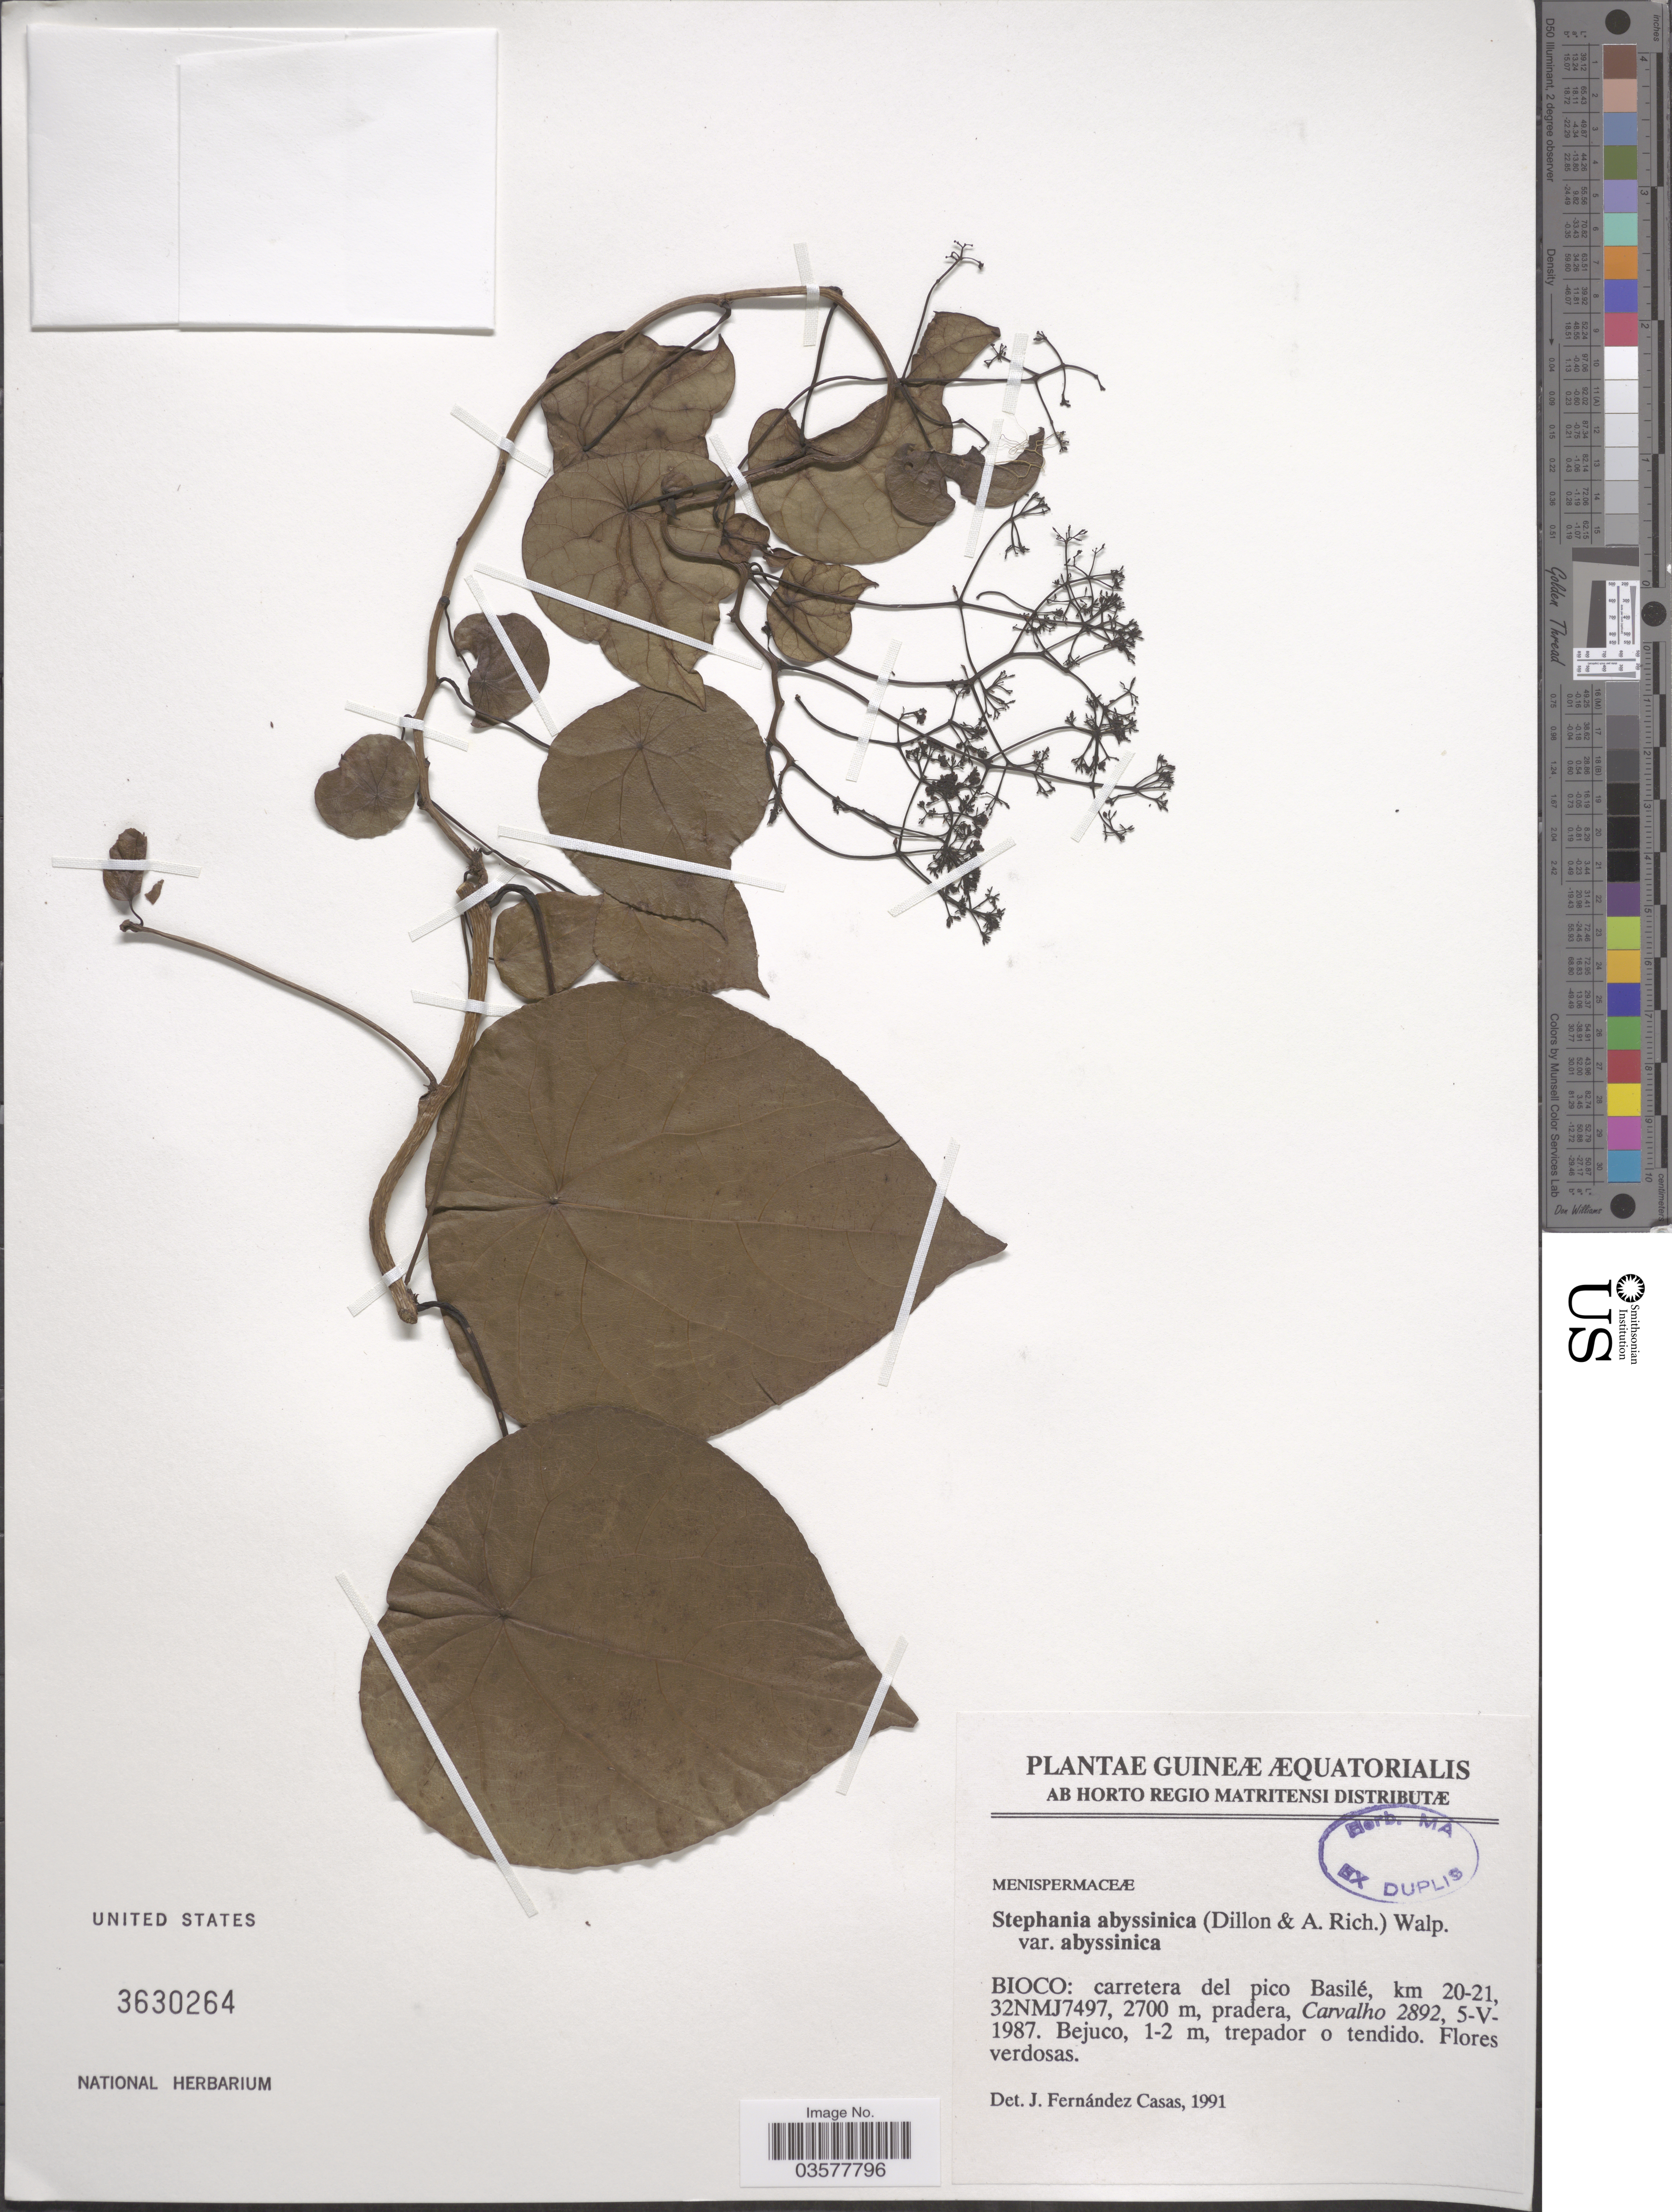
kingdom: Plantae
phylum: Tracheophyta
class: Magnoliopsida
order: Ranunculales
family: Menispermaceae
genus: Stephania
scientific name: Stephania abyssinica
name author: (Quart.-Dill. & A. Rich.) Walp.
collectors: Carvalho, --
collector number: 2892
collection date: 1987-05-05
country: Equatorial Guinea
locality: Bioco: carretera del pico Basilé, km 20-21, 32NMJ7497.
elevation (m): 2700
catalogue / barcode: US 3630264